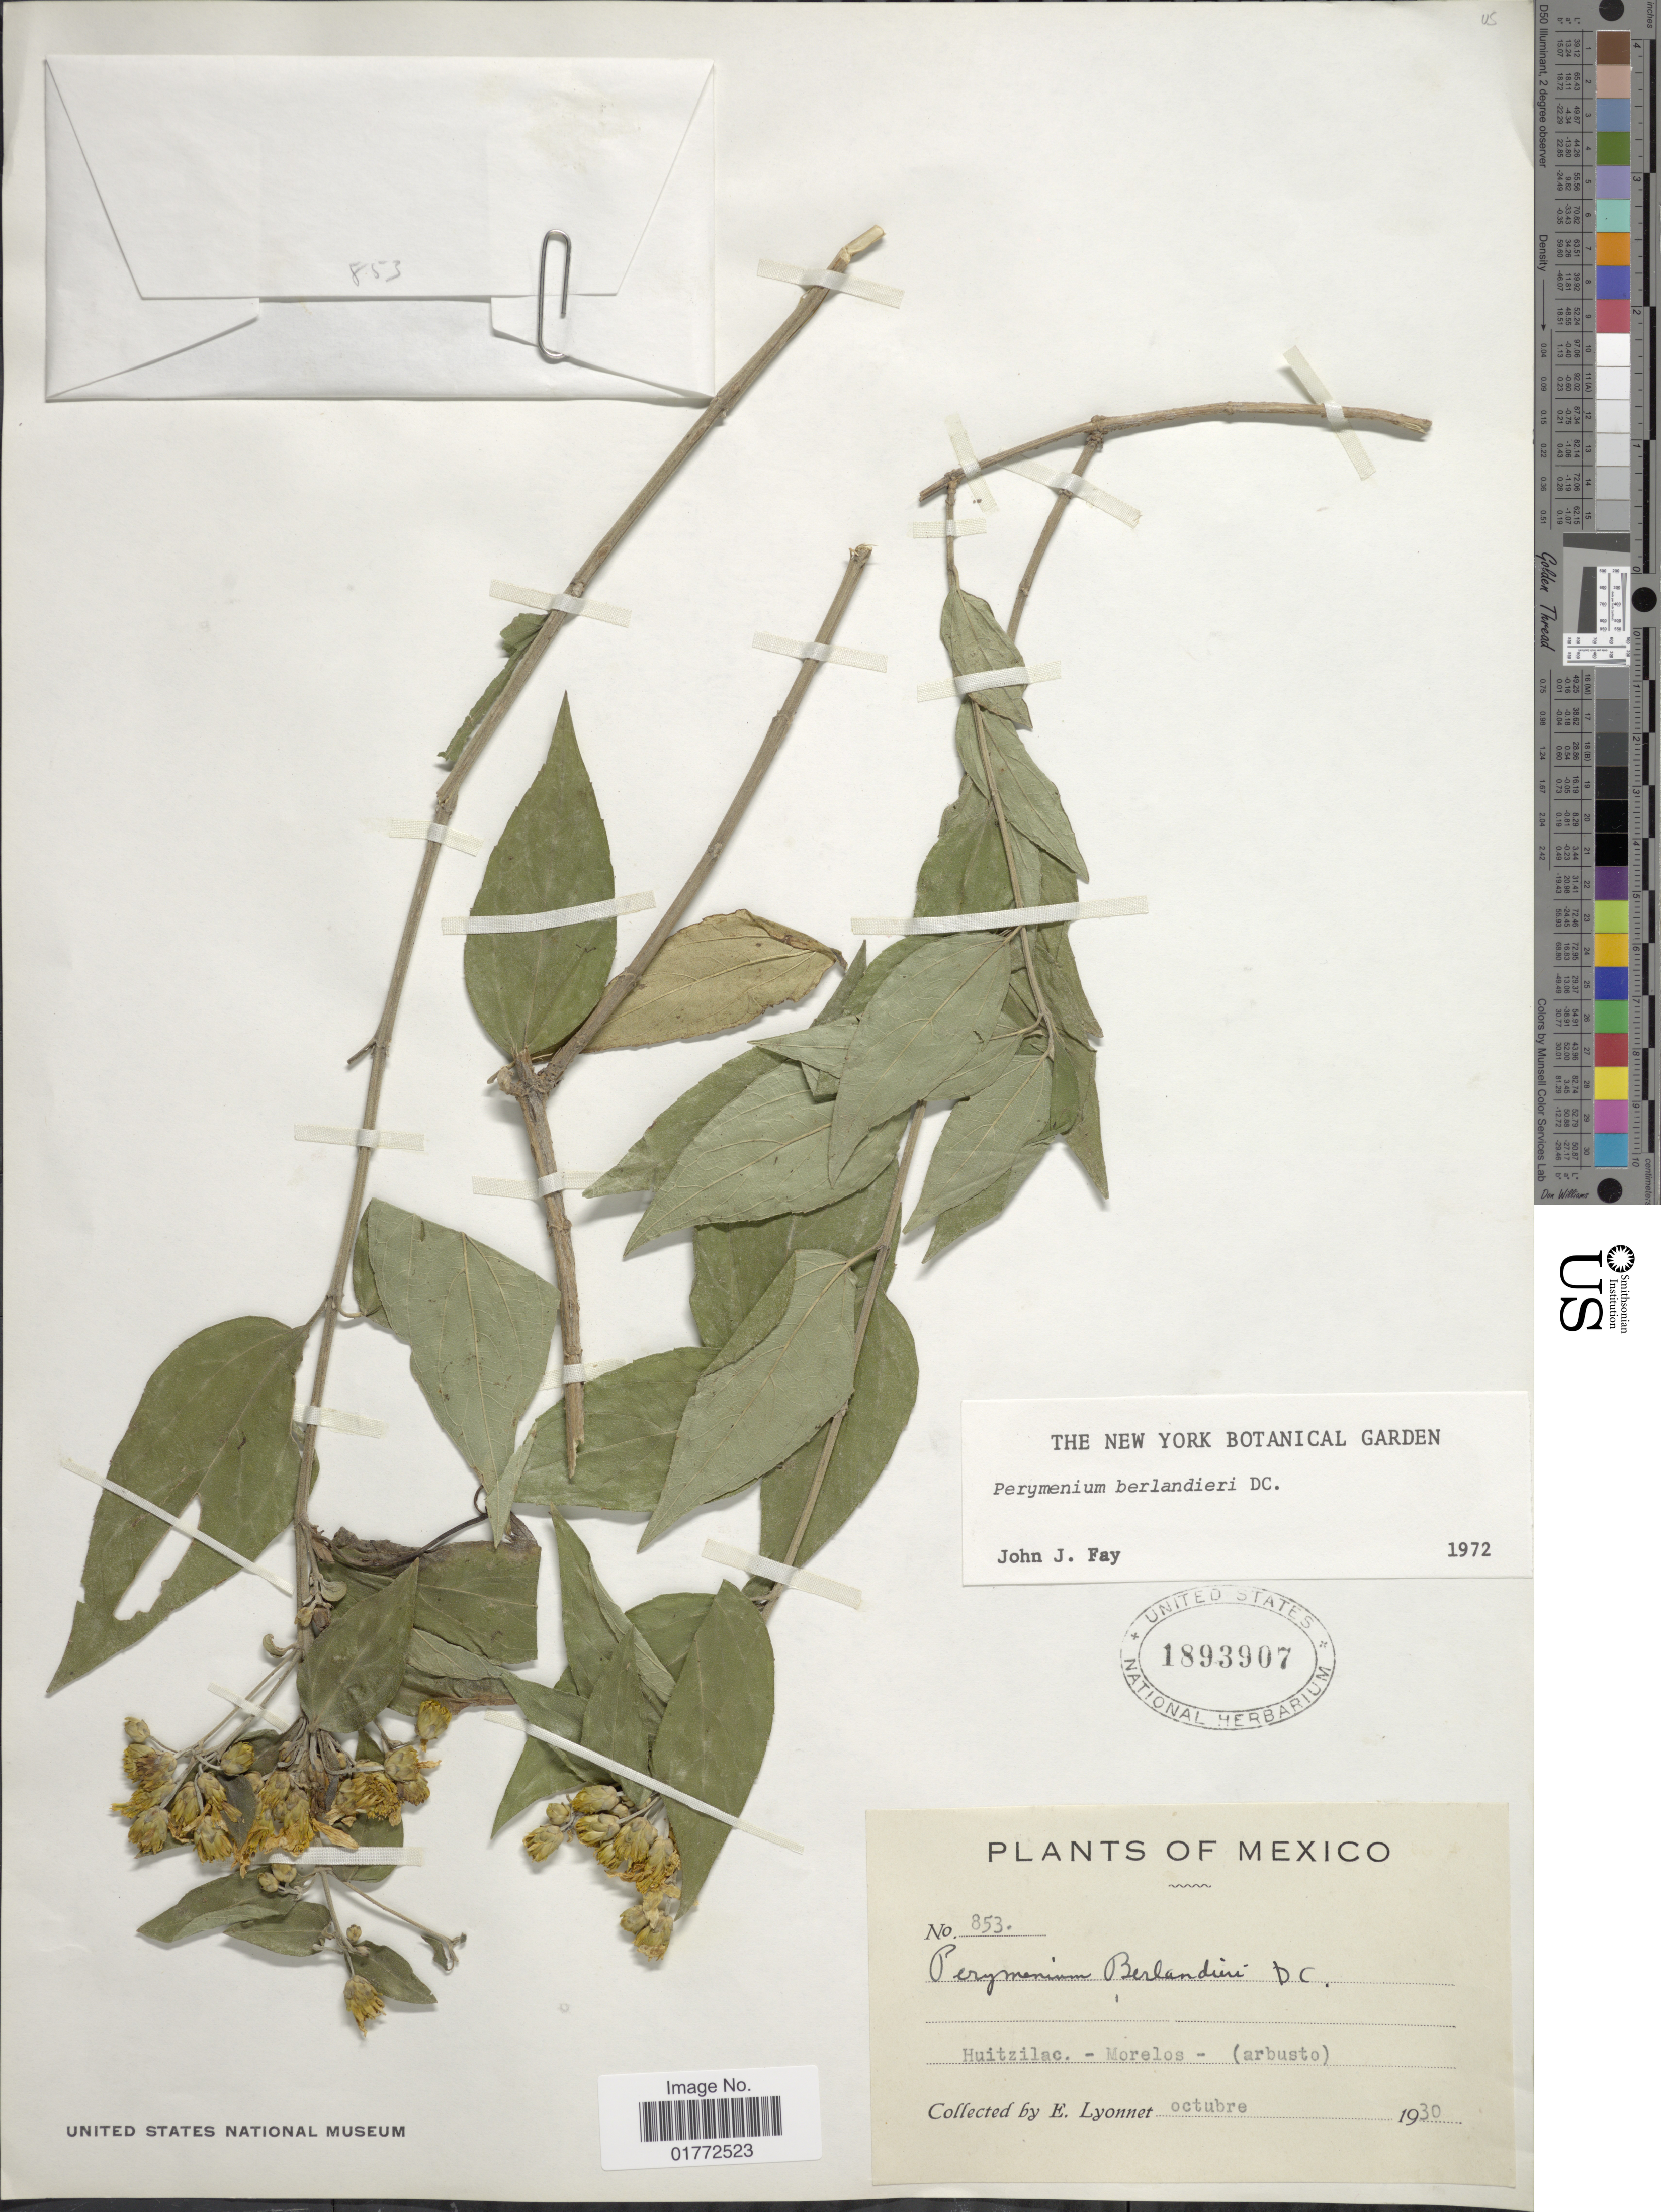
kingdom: Plantae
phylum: Tracheophyta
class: Magnoliopsida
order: Asterales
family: Asteraceae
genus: Perymenium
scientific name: Perymenium berlandieri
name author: DC.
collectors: E. Lyonnet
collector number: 853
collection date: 1930-10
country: Mexico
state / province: Morelos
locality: Huitzilac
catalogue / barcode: US 1893907